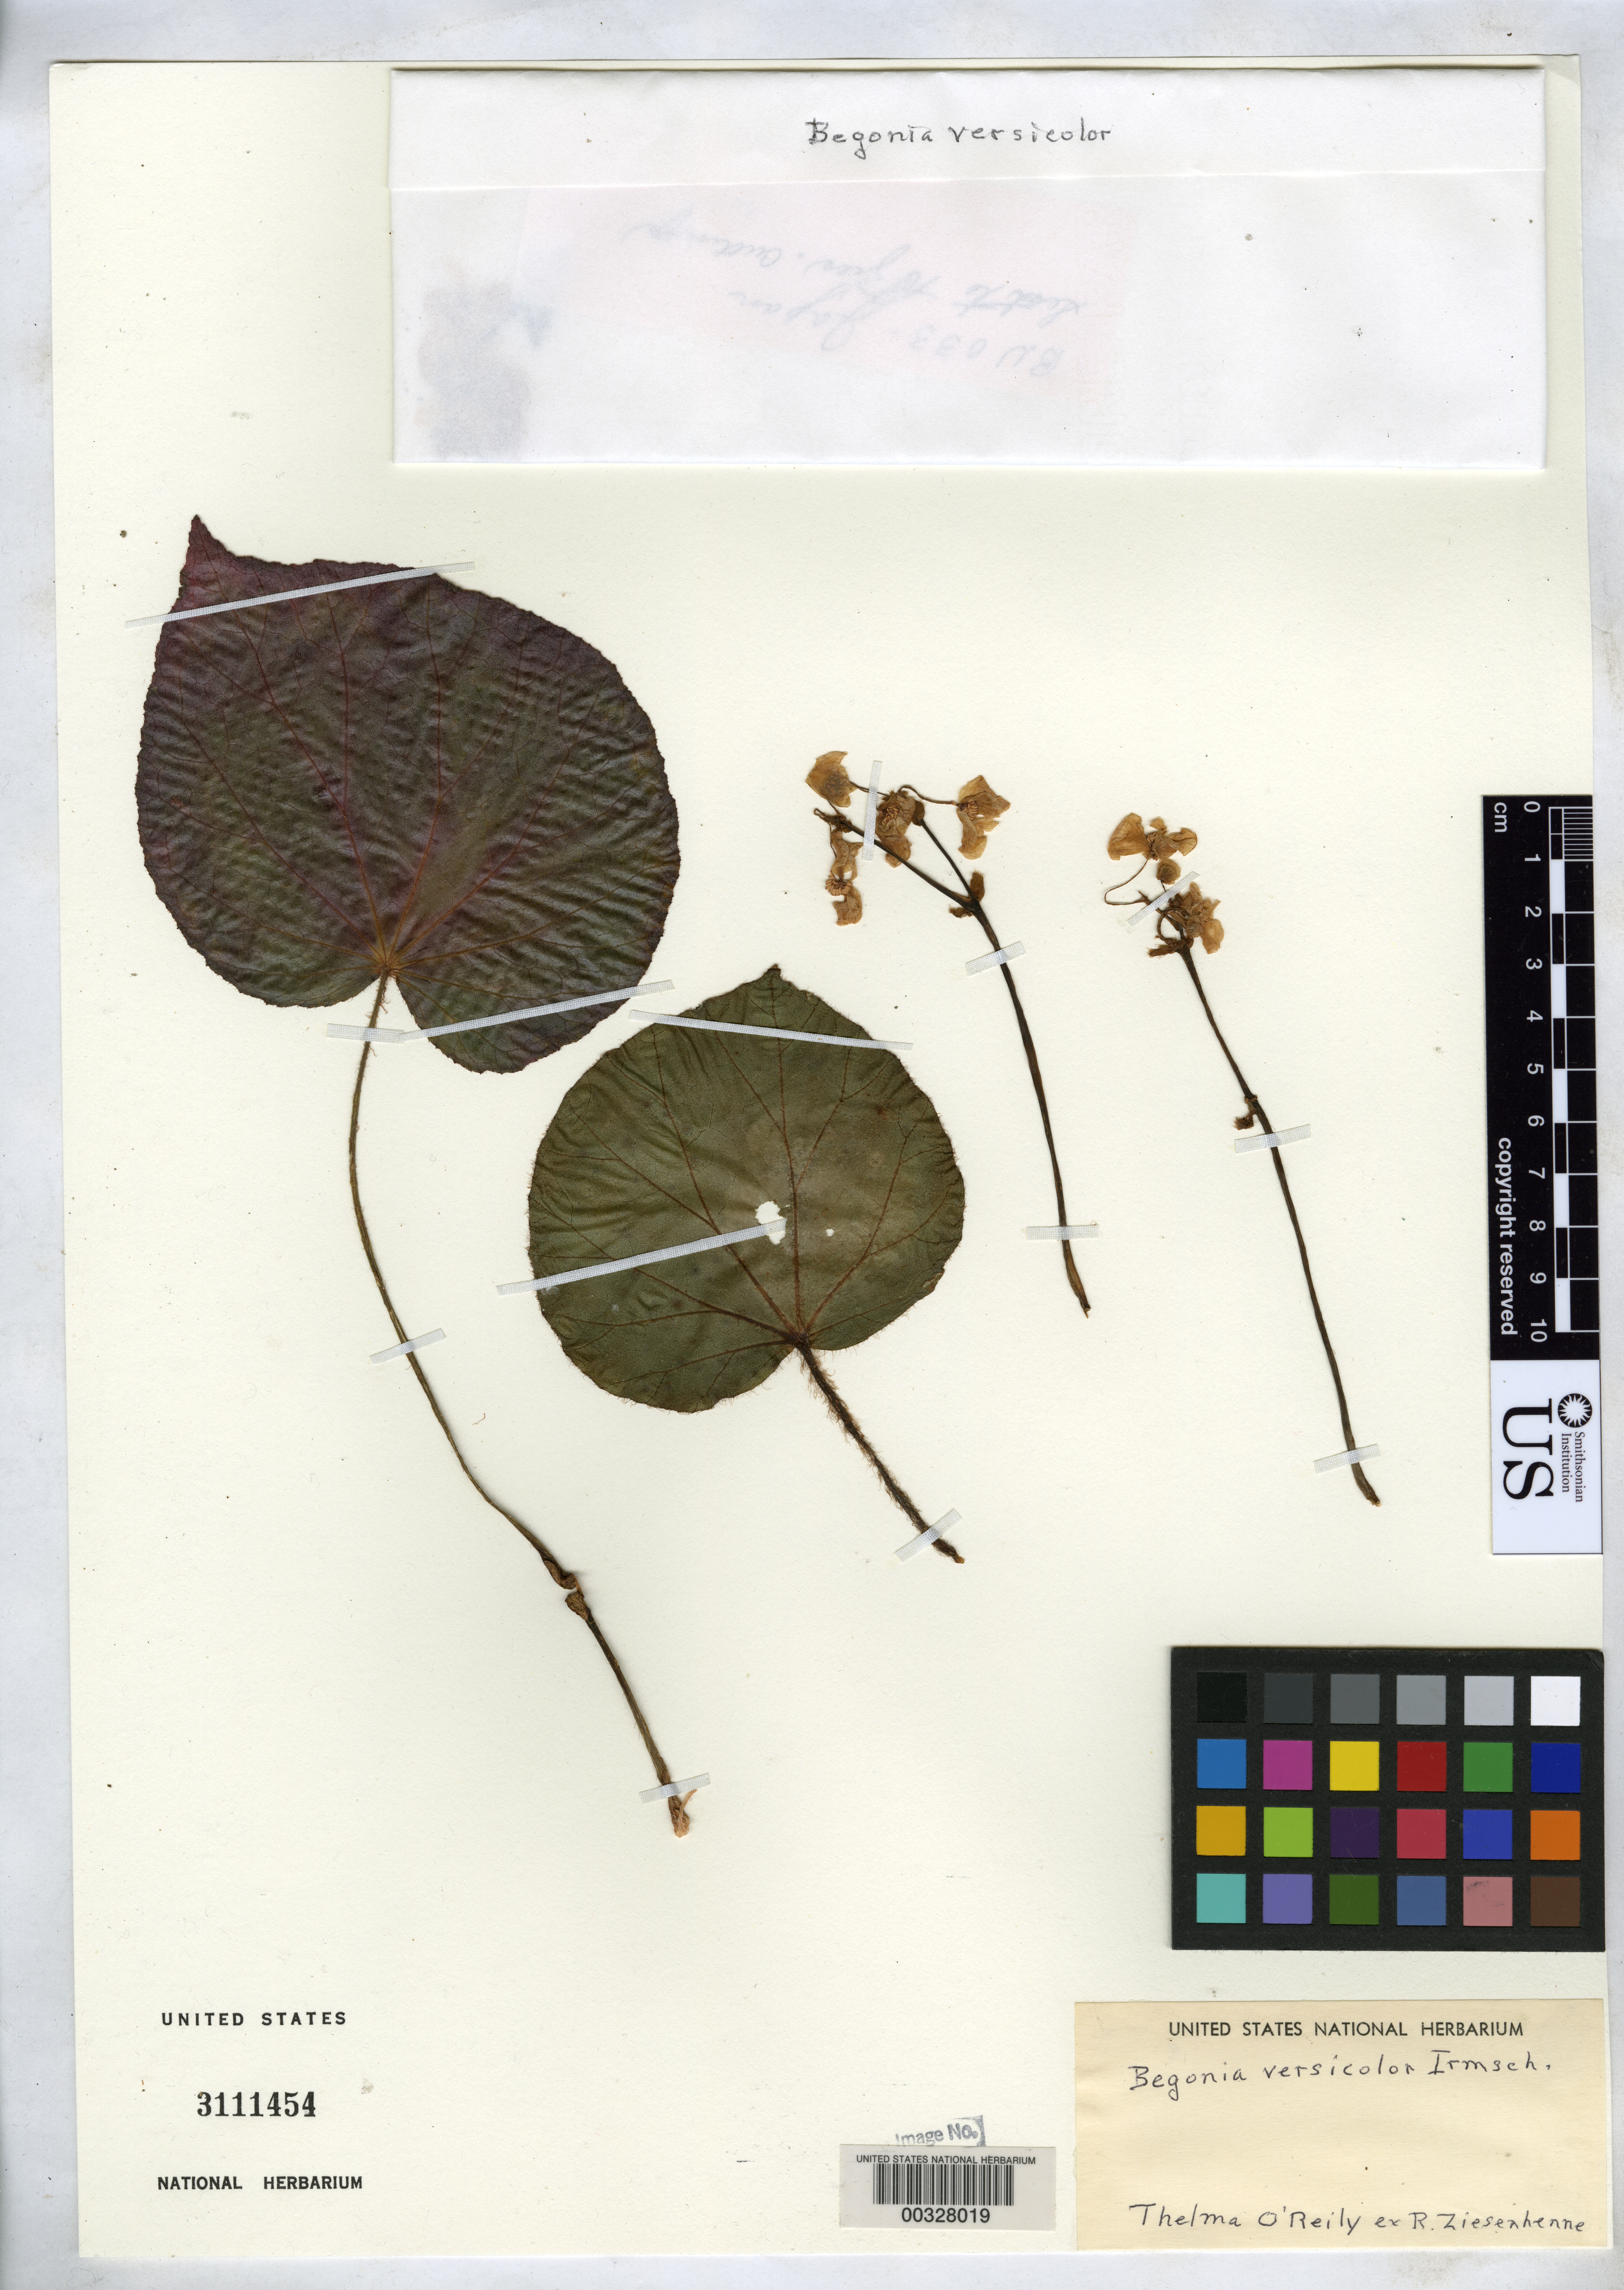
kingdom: Plantae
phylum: Tracheophyta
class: Magnoliopsida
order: Cucurbitales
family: Begoniaceae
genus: Begonia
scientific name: Begonia sp.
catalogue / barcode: US 3111454